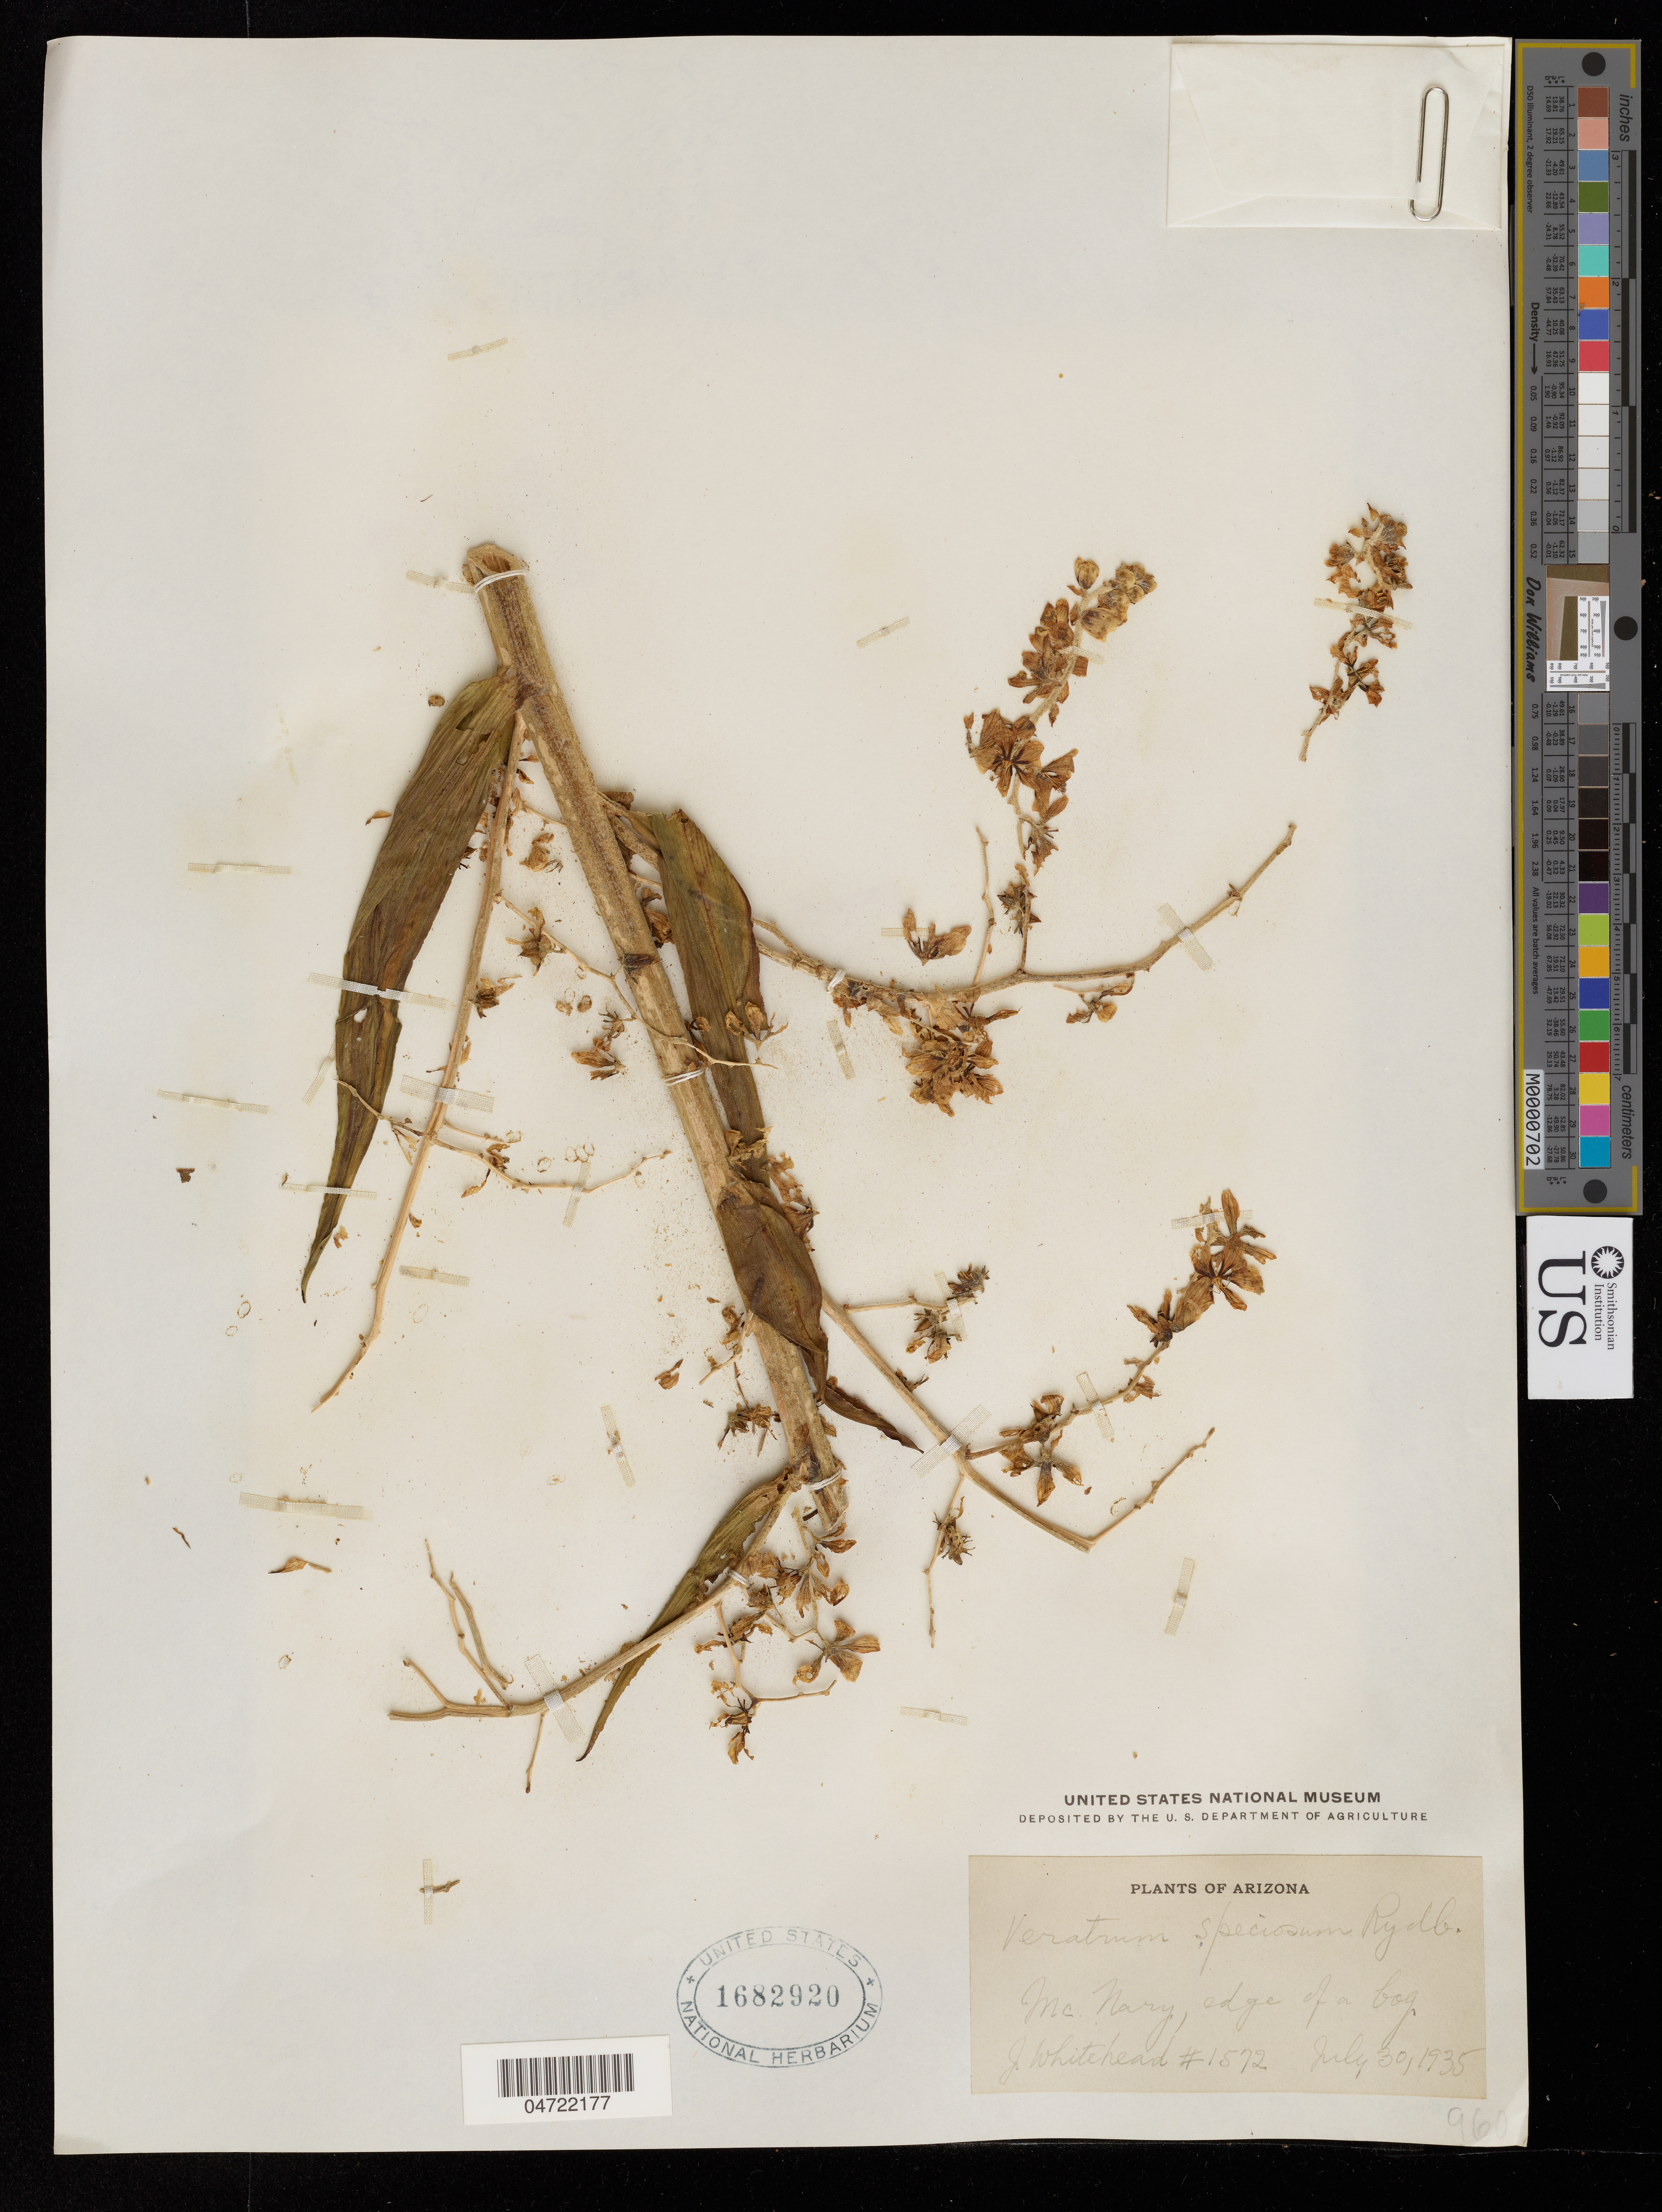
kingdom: Plantae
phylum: Tracheophyta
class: Liliopsida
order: Liliales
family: Melanthiaceae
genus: Veratrum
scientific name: Veratrum speciosum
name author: Rydb.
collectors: J. Whitehead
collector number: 1572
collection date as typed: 30 Jul 1935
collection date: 1935-07-30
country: United States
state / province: Arizona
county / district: Apache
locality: White Mountains; found along roadsides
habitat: Edge of bog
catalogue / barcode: US 1682920